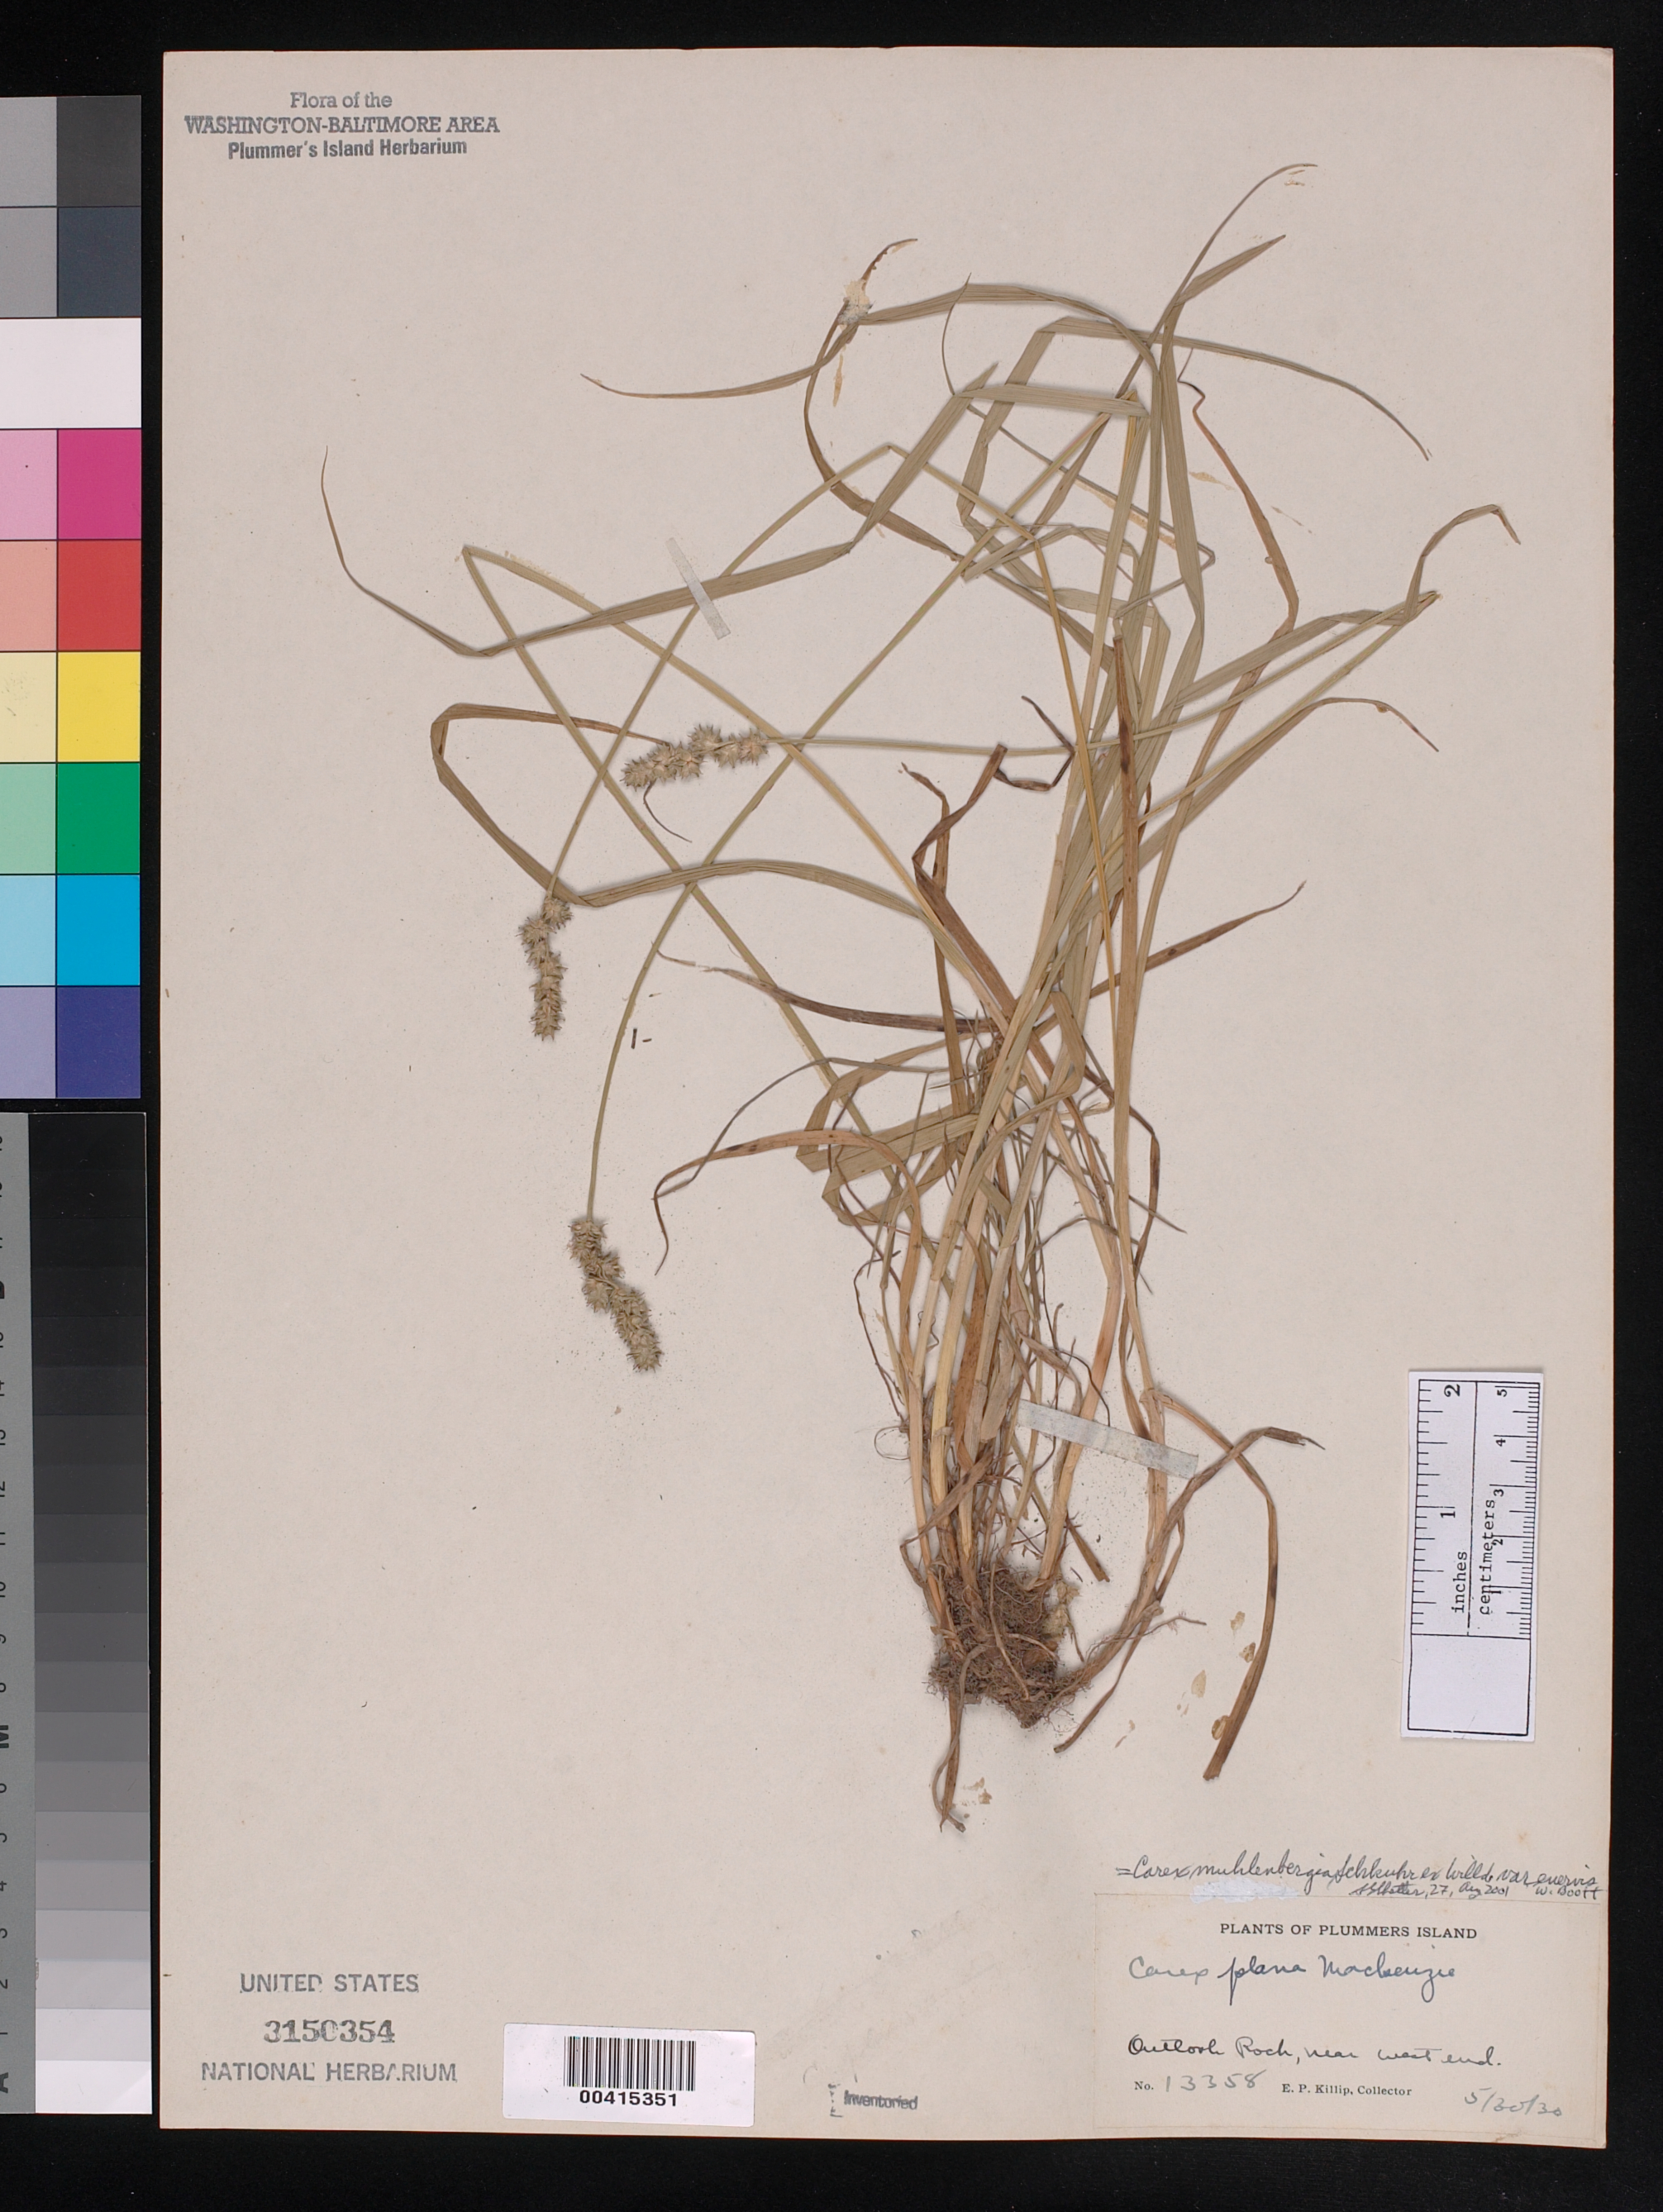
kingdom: Plantae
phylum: Tracheophyta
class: Liliopsida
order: Poales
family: Cyperaceae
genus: Carex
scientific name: Carex muehlenbergii var. enervis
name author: Boott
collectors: E. P. Killip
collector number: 13358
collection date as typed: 30 May 1930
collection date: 1930-05-30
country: United States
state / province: Maryland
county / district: Montgomery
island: Plummers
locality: Plummer's Island; Outlook Rock, near west end Plummers Island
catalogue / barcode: US 3150354